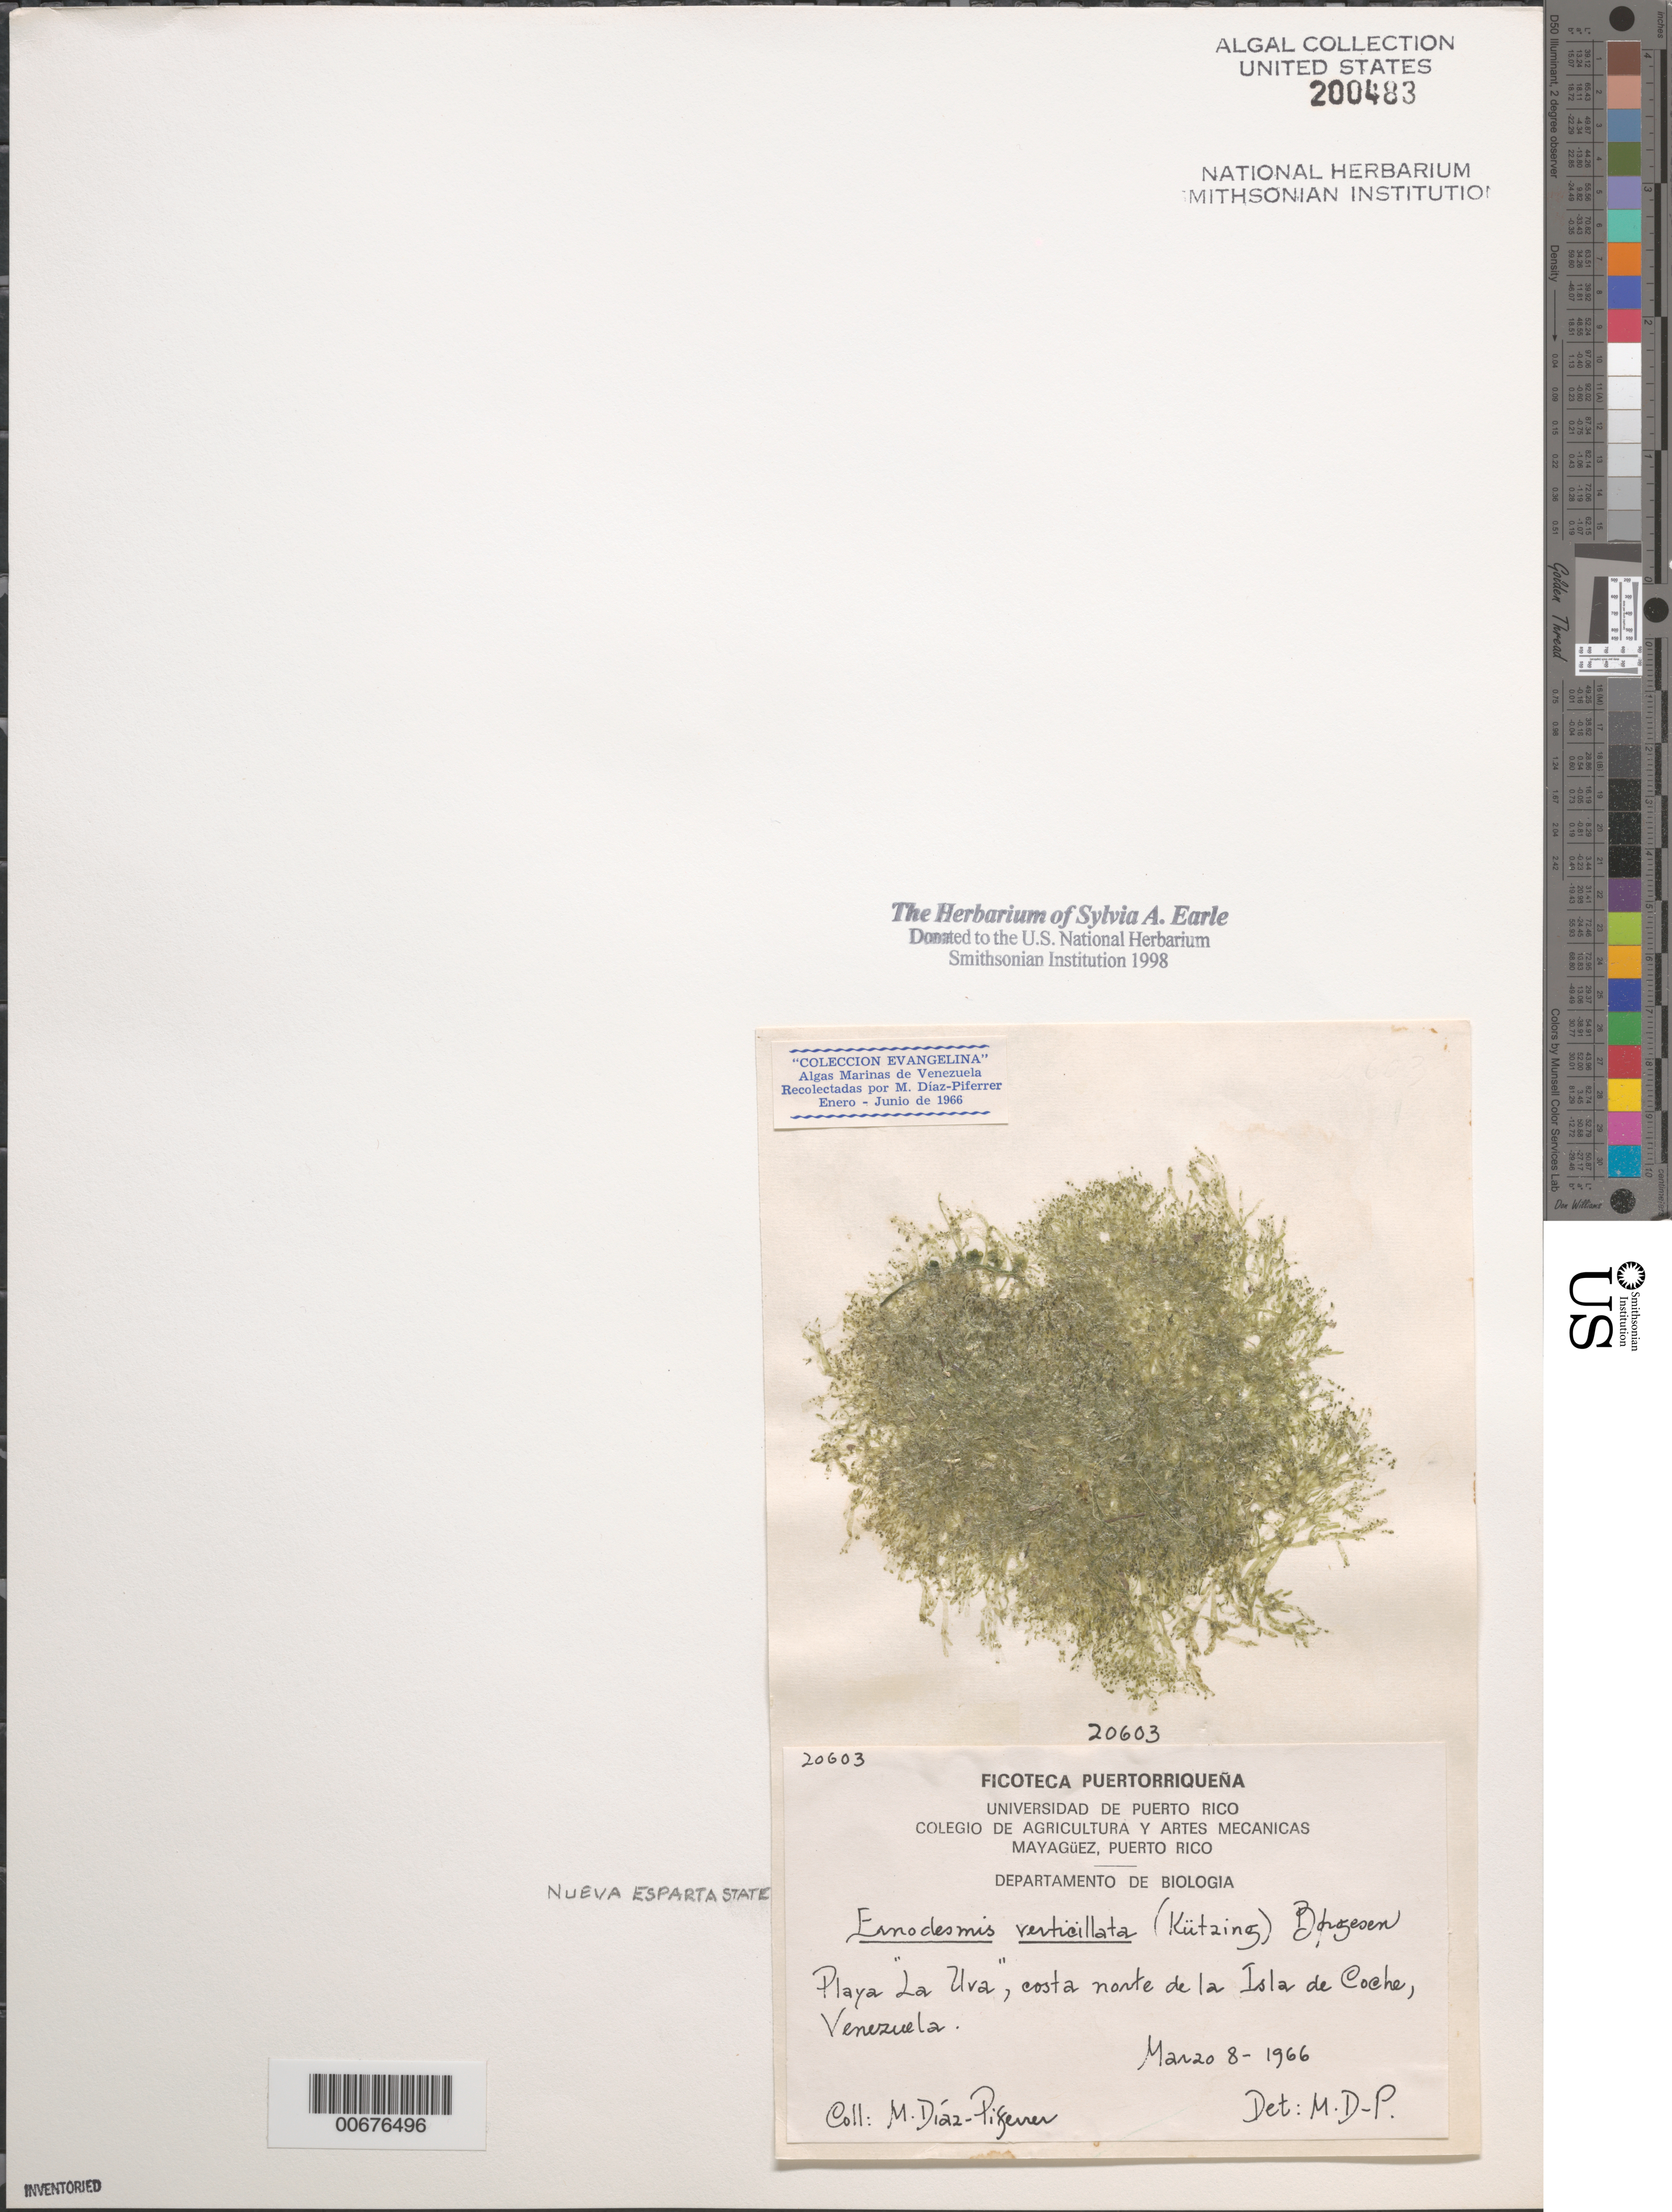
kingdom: Plantae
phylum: Chlorophyta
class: Ulvophyceae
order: Siphonocladales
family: Siphonocladaceae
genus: Ernodesmis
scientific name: Ernodesmis verticillata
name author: (Kütz.) Børgesen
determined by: Diaz-Piferrer, M.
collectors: M. Diaz-Piferrer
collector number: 20603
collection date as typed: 08 Mar 1966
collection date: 1966-03-08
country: Venezuela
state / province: Nueva Esparta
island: Coche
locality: Playa La Uva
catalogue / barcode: US 200483